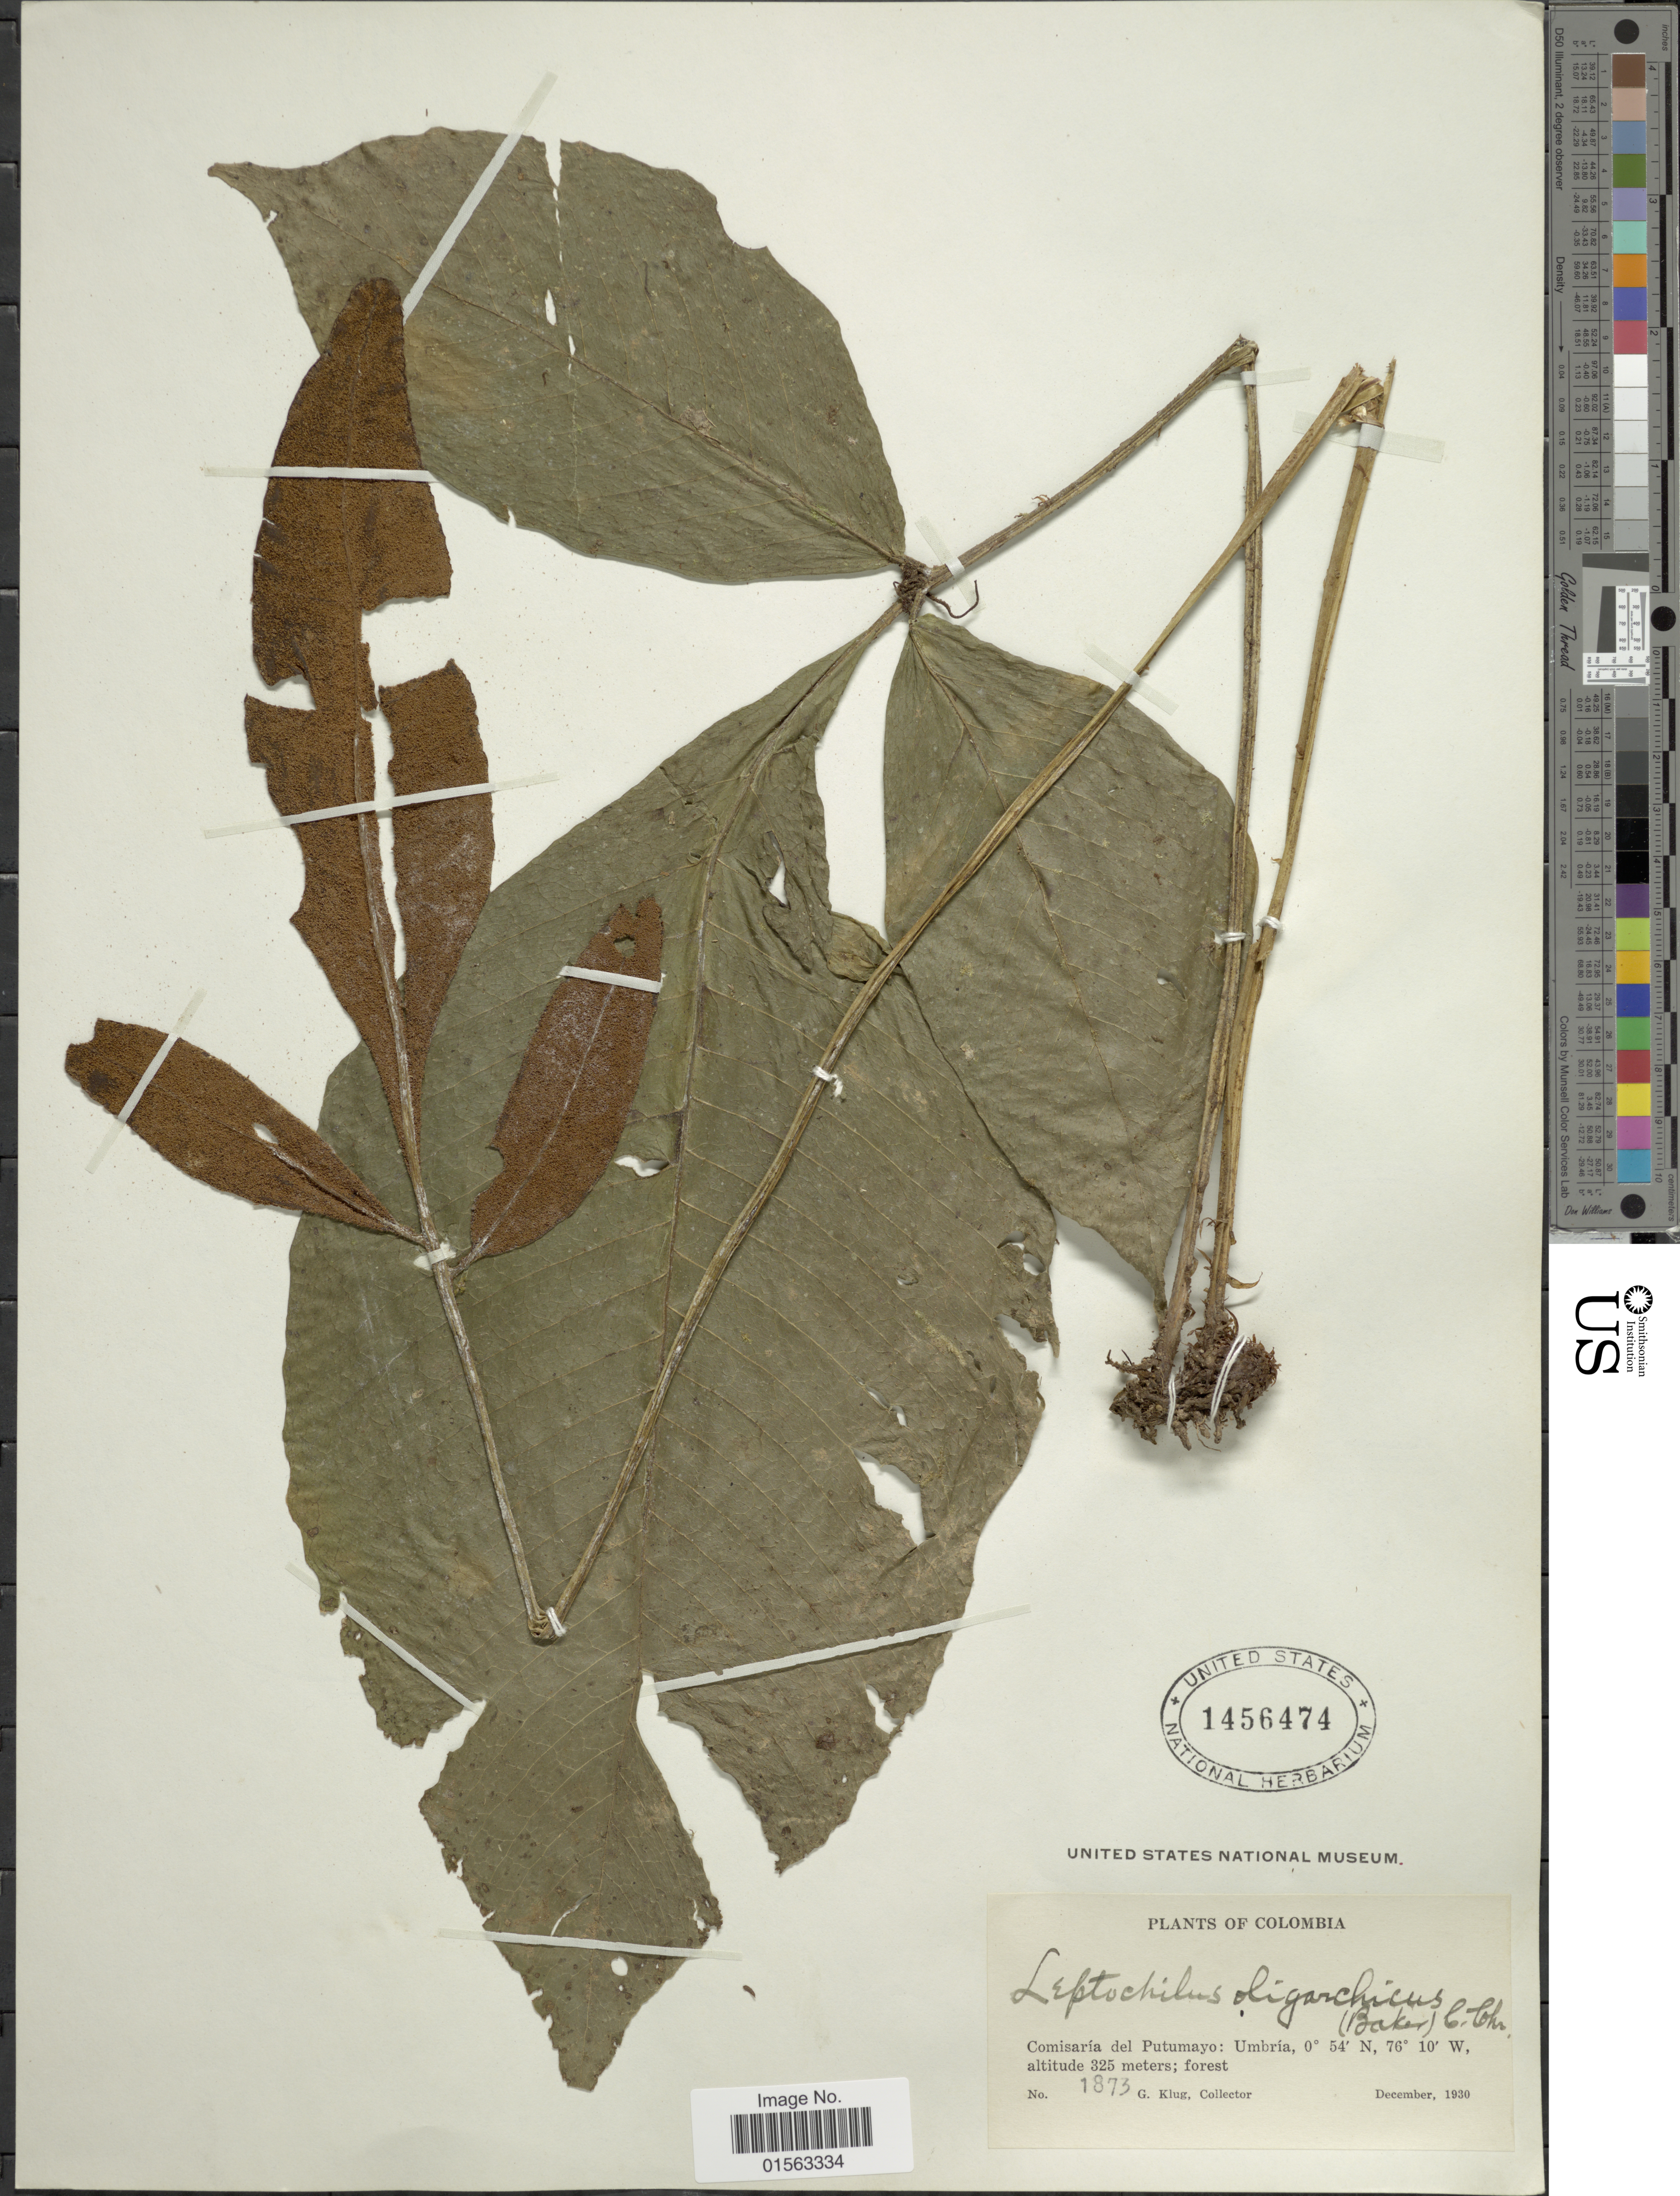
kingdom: Plantae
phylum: Tracheophyta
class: Polypodiopsida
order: Polypodiales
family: Dryopteridaceae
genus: Mickelia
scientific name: Mickelia oligarchica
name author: (Baker) R.C. Moran et al.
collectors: G. Klug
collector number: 1873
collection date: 1930-12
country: Colombia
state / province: Putumayo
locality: Comisaria del Putumayo: Umbria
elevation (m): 325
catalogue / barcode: US 1456474